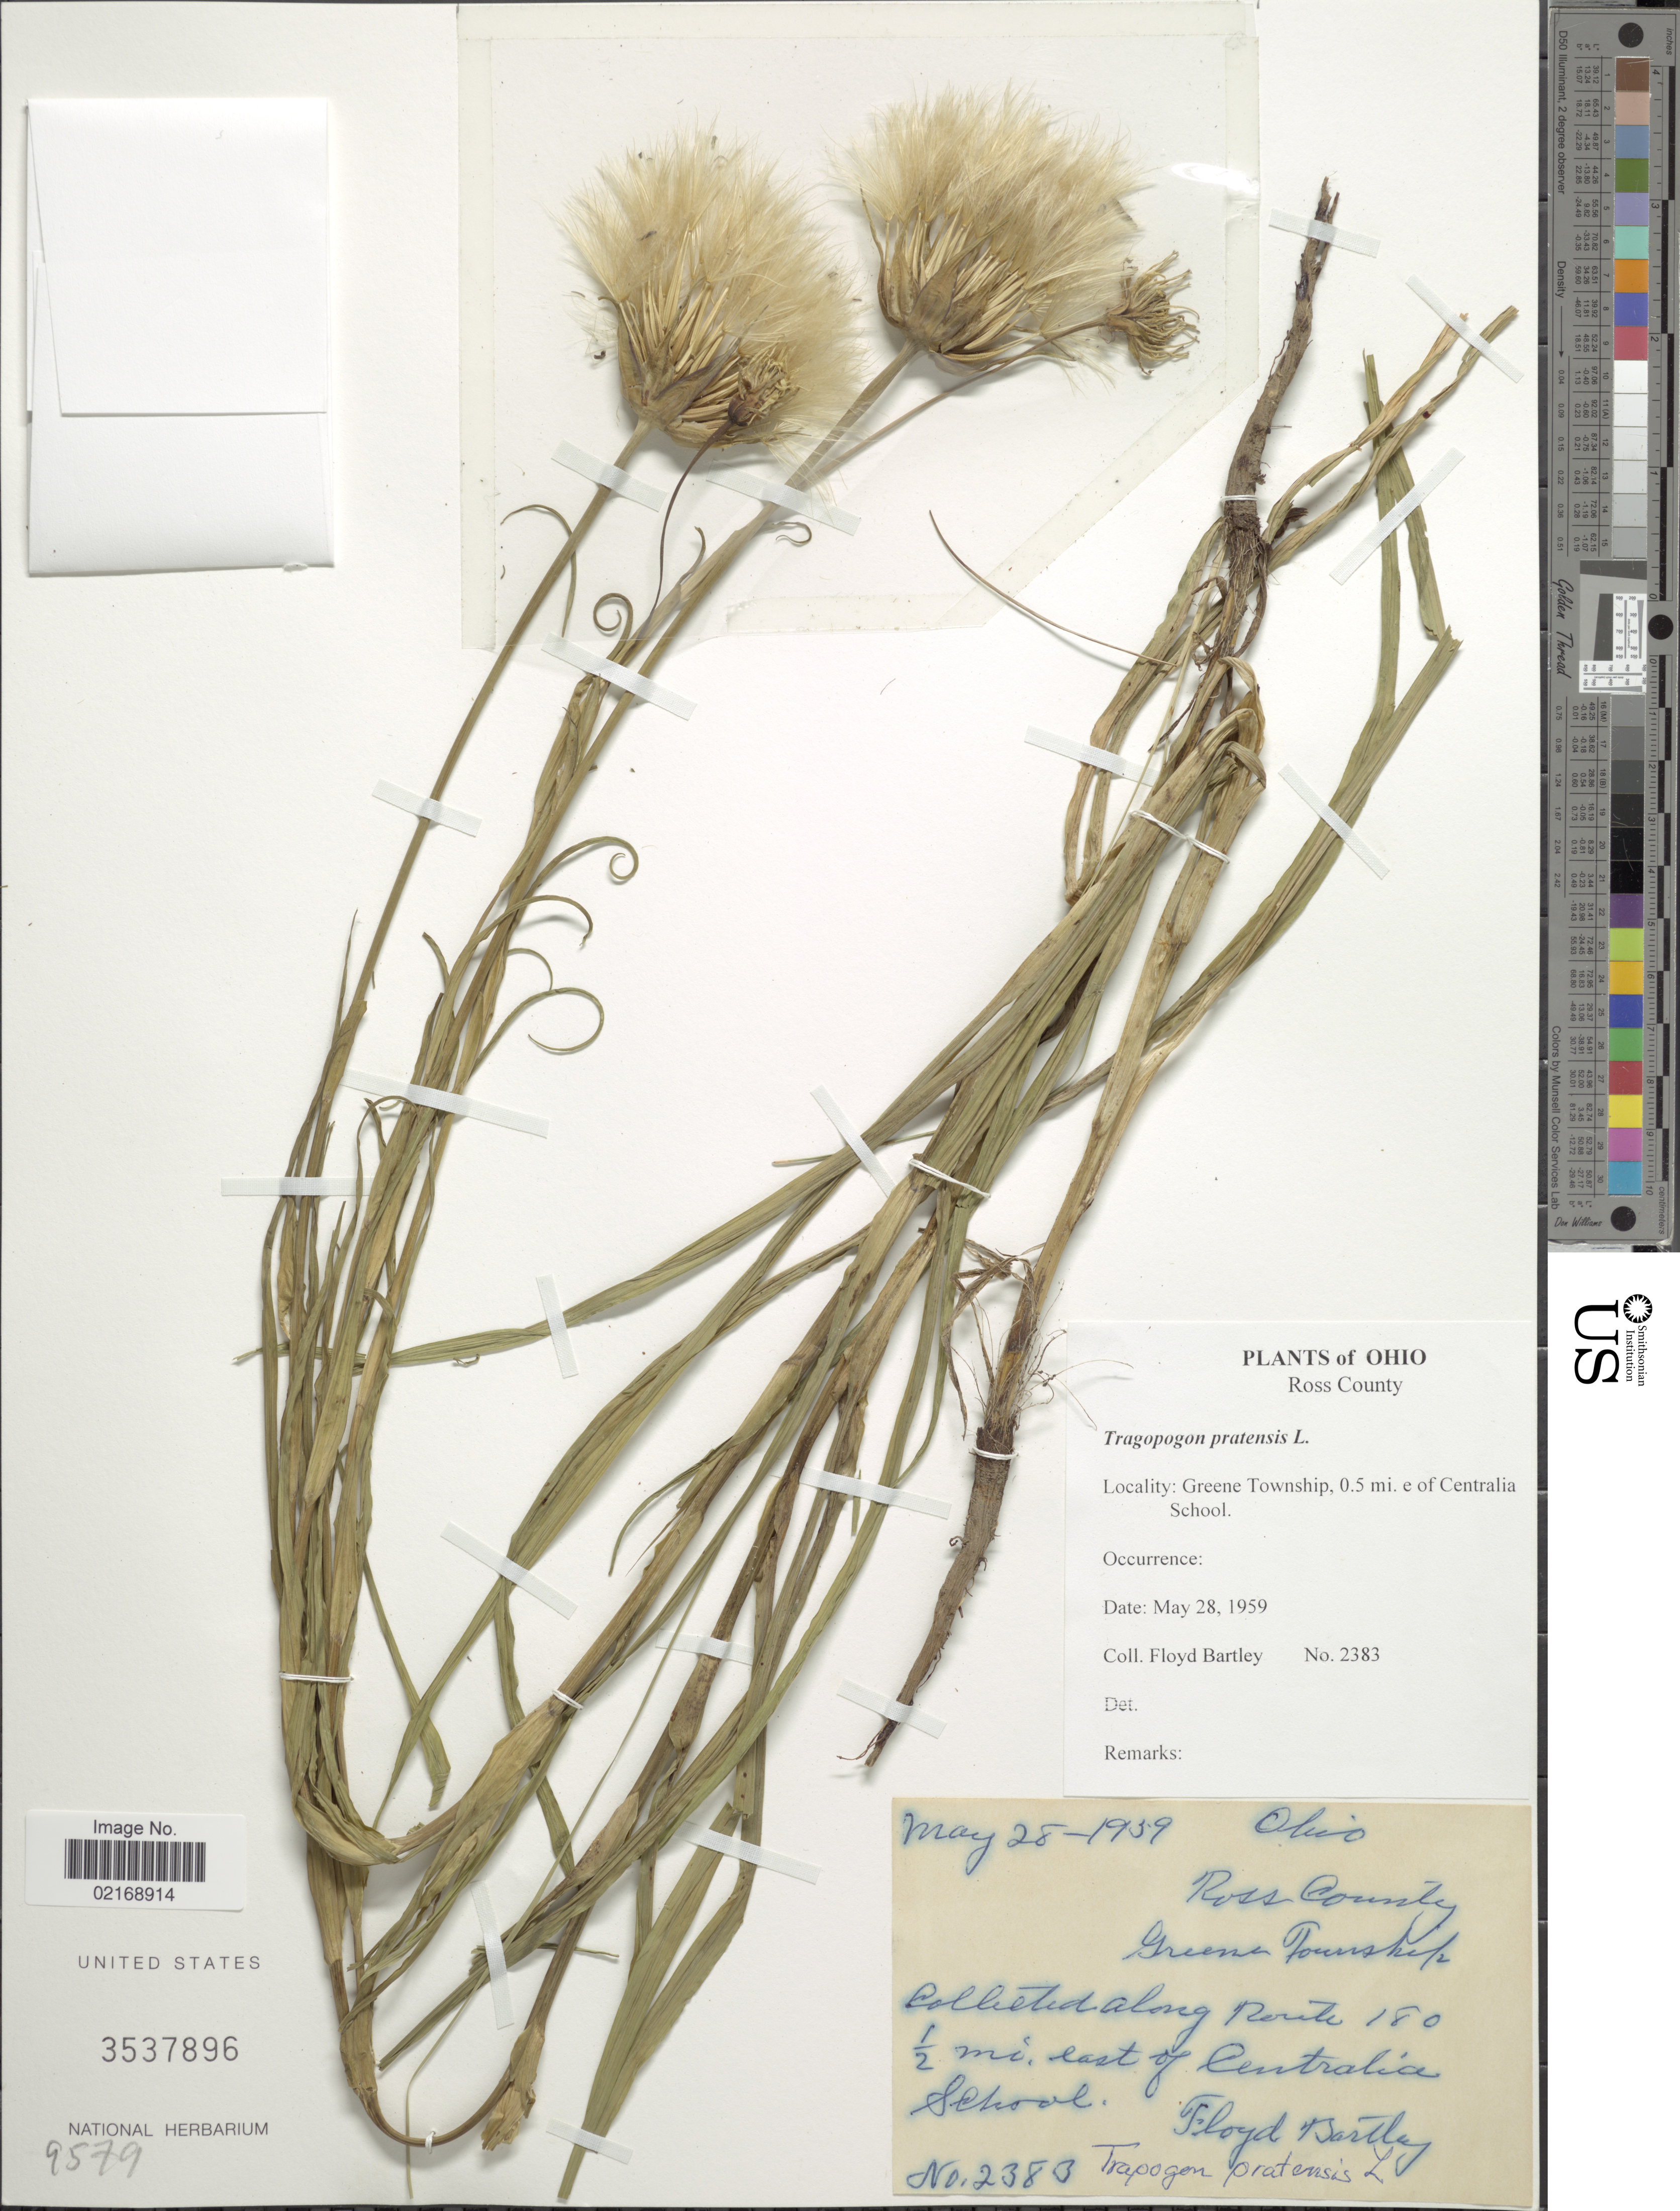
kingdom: Plantae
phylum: Tracheophyta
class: Magnoliopsida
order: Asterales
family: Asteraceae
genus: Tragopogon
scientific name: Tragopogon pratensis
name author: L.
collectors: F. Bartley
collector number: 2383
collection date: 1959-05-28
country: United States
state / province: Ohio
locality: Ross County. along Route 180 ½ mi. east of Centralia School. Greene Township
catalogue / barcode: US 3537896